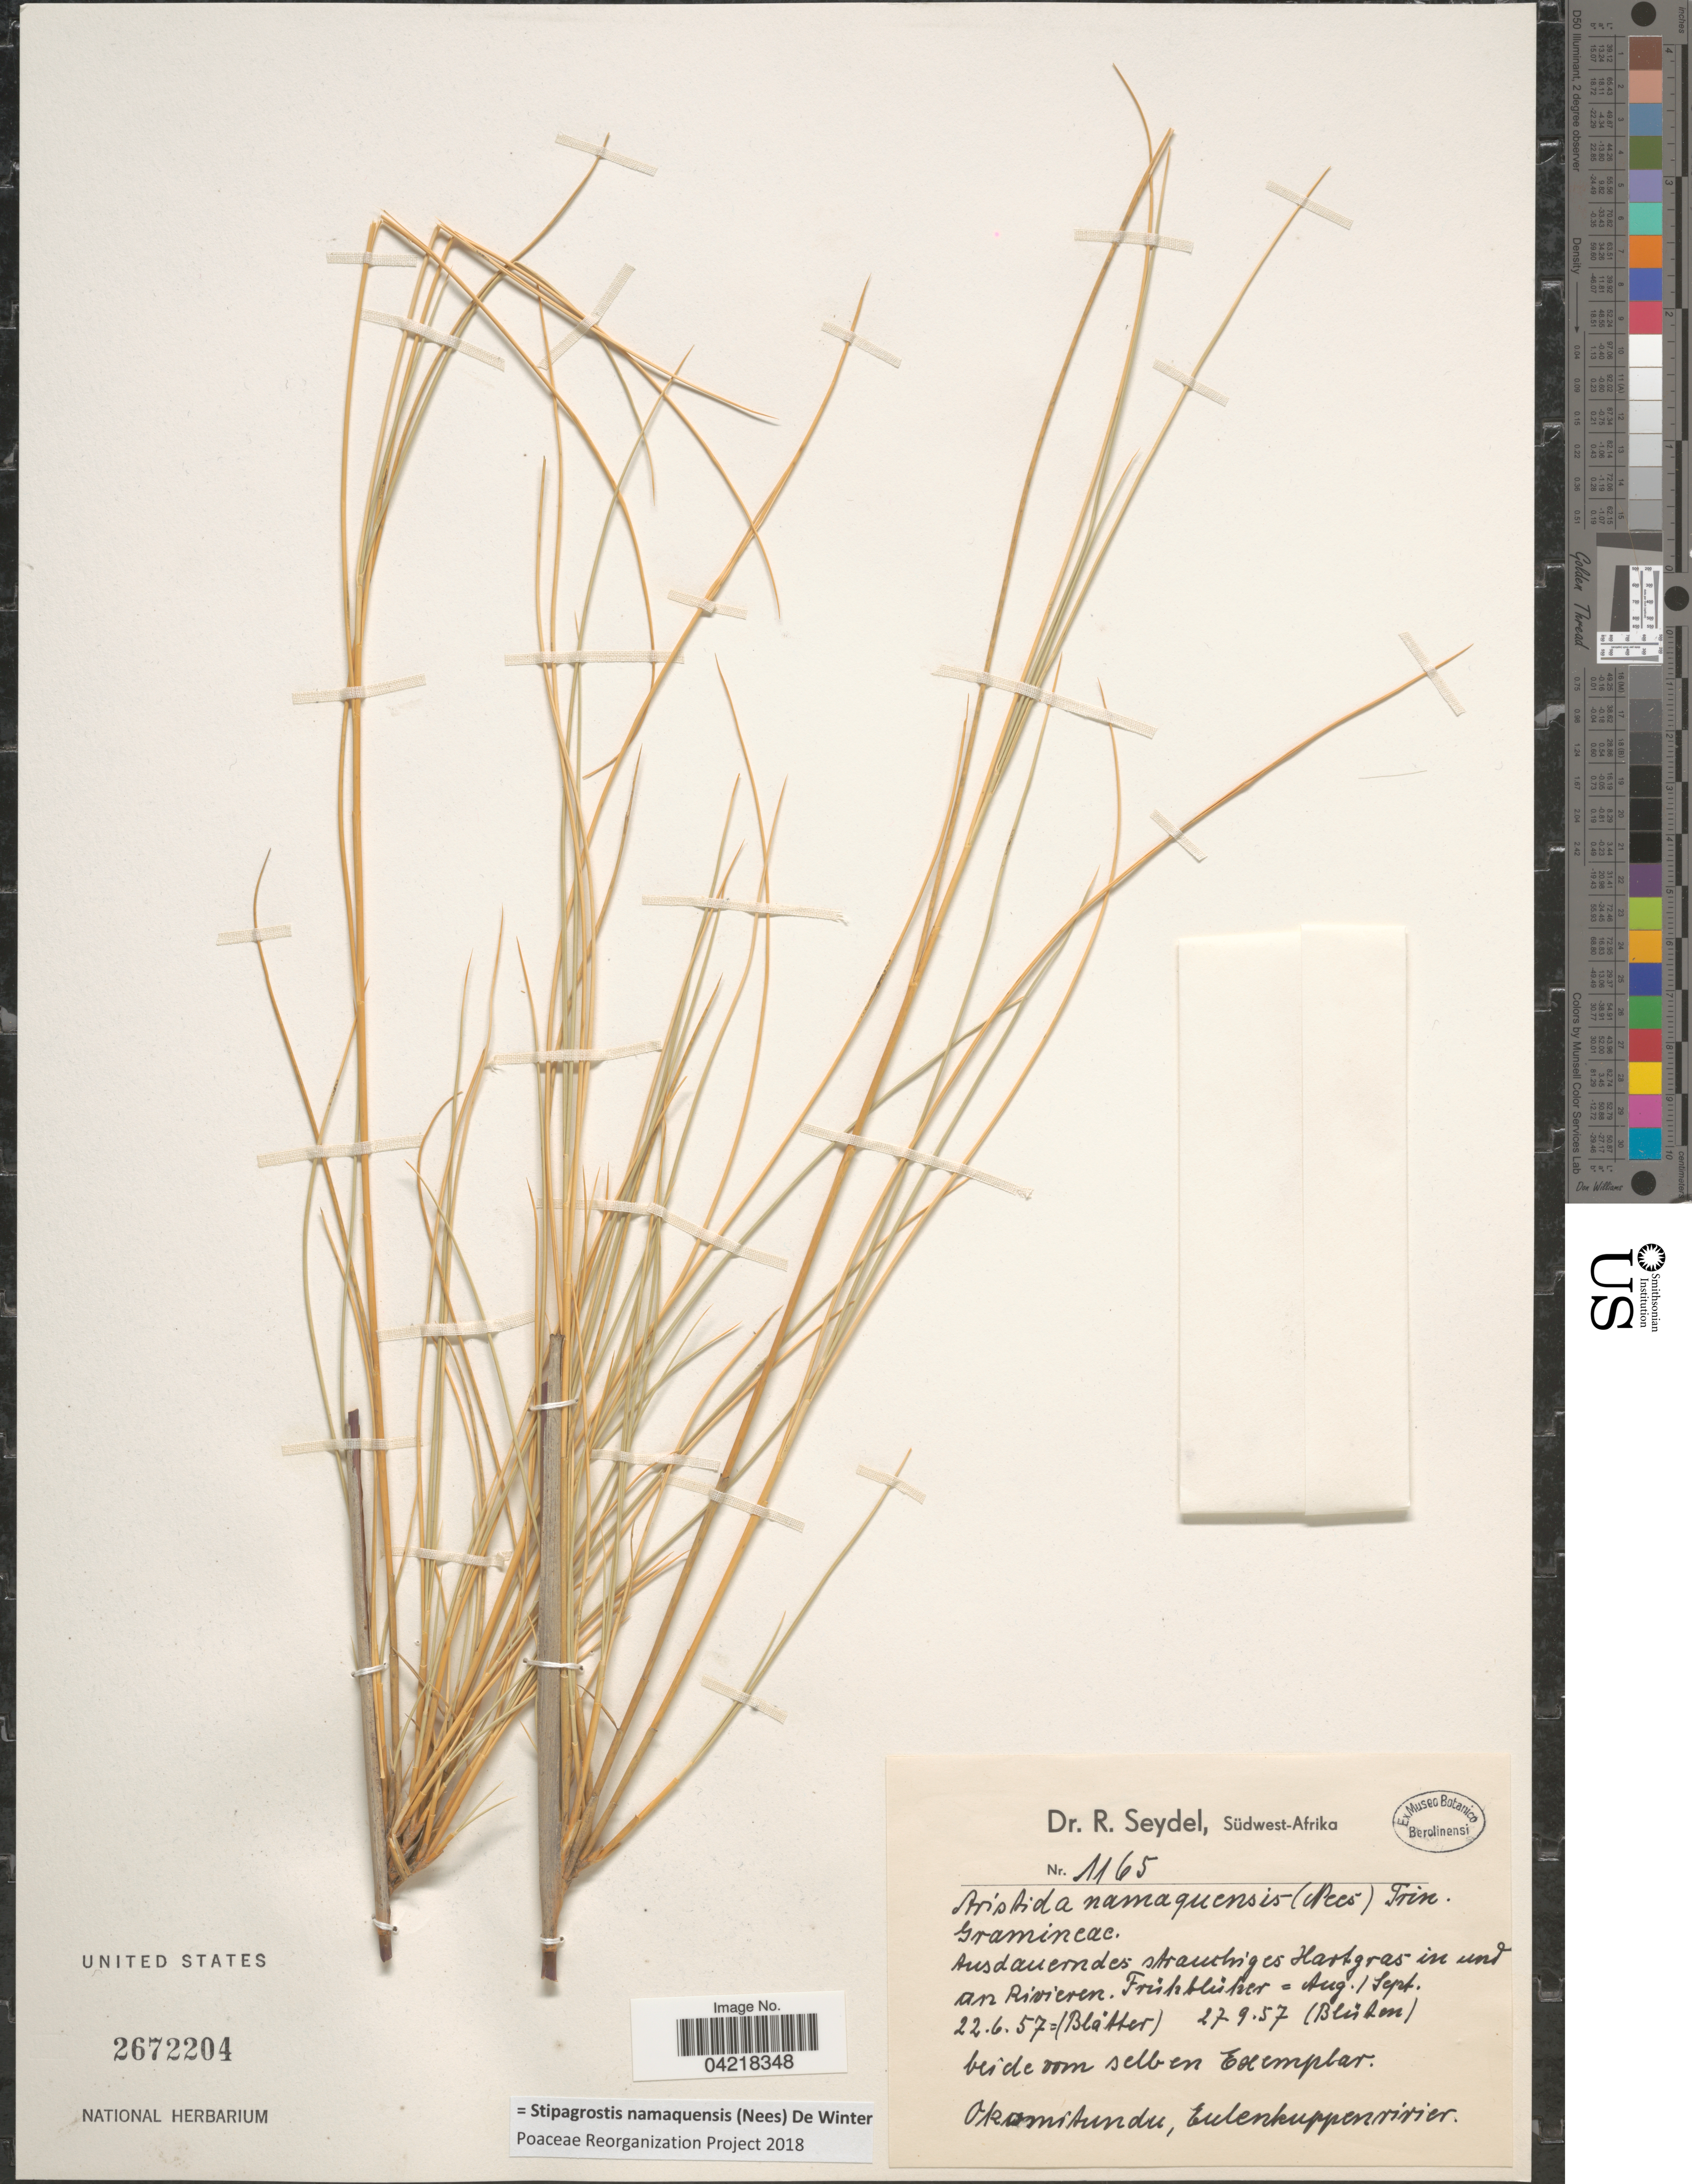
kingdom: Plantae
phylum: Tracheophyta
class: Liliopsida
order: Poales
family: Poaceae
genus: Stipagrostis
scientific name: Stipagrostis namaquensis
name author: (Nees) De Winter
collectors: R. Seydel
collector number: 1165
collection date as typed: Transcribed d/m/y: 22/6/57 to 27/9/57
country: Namibia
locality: Südwest-Afrika. Okomitundu, Eulenkuppenrivier.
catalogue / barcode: US 2672204